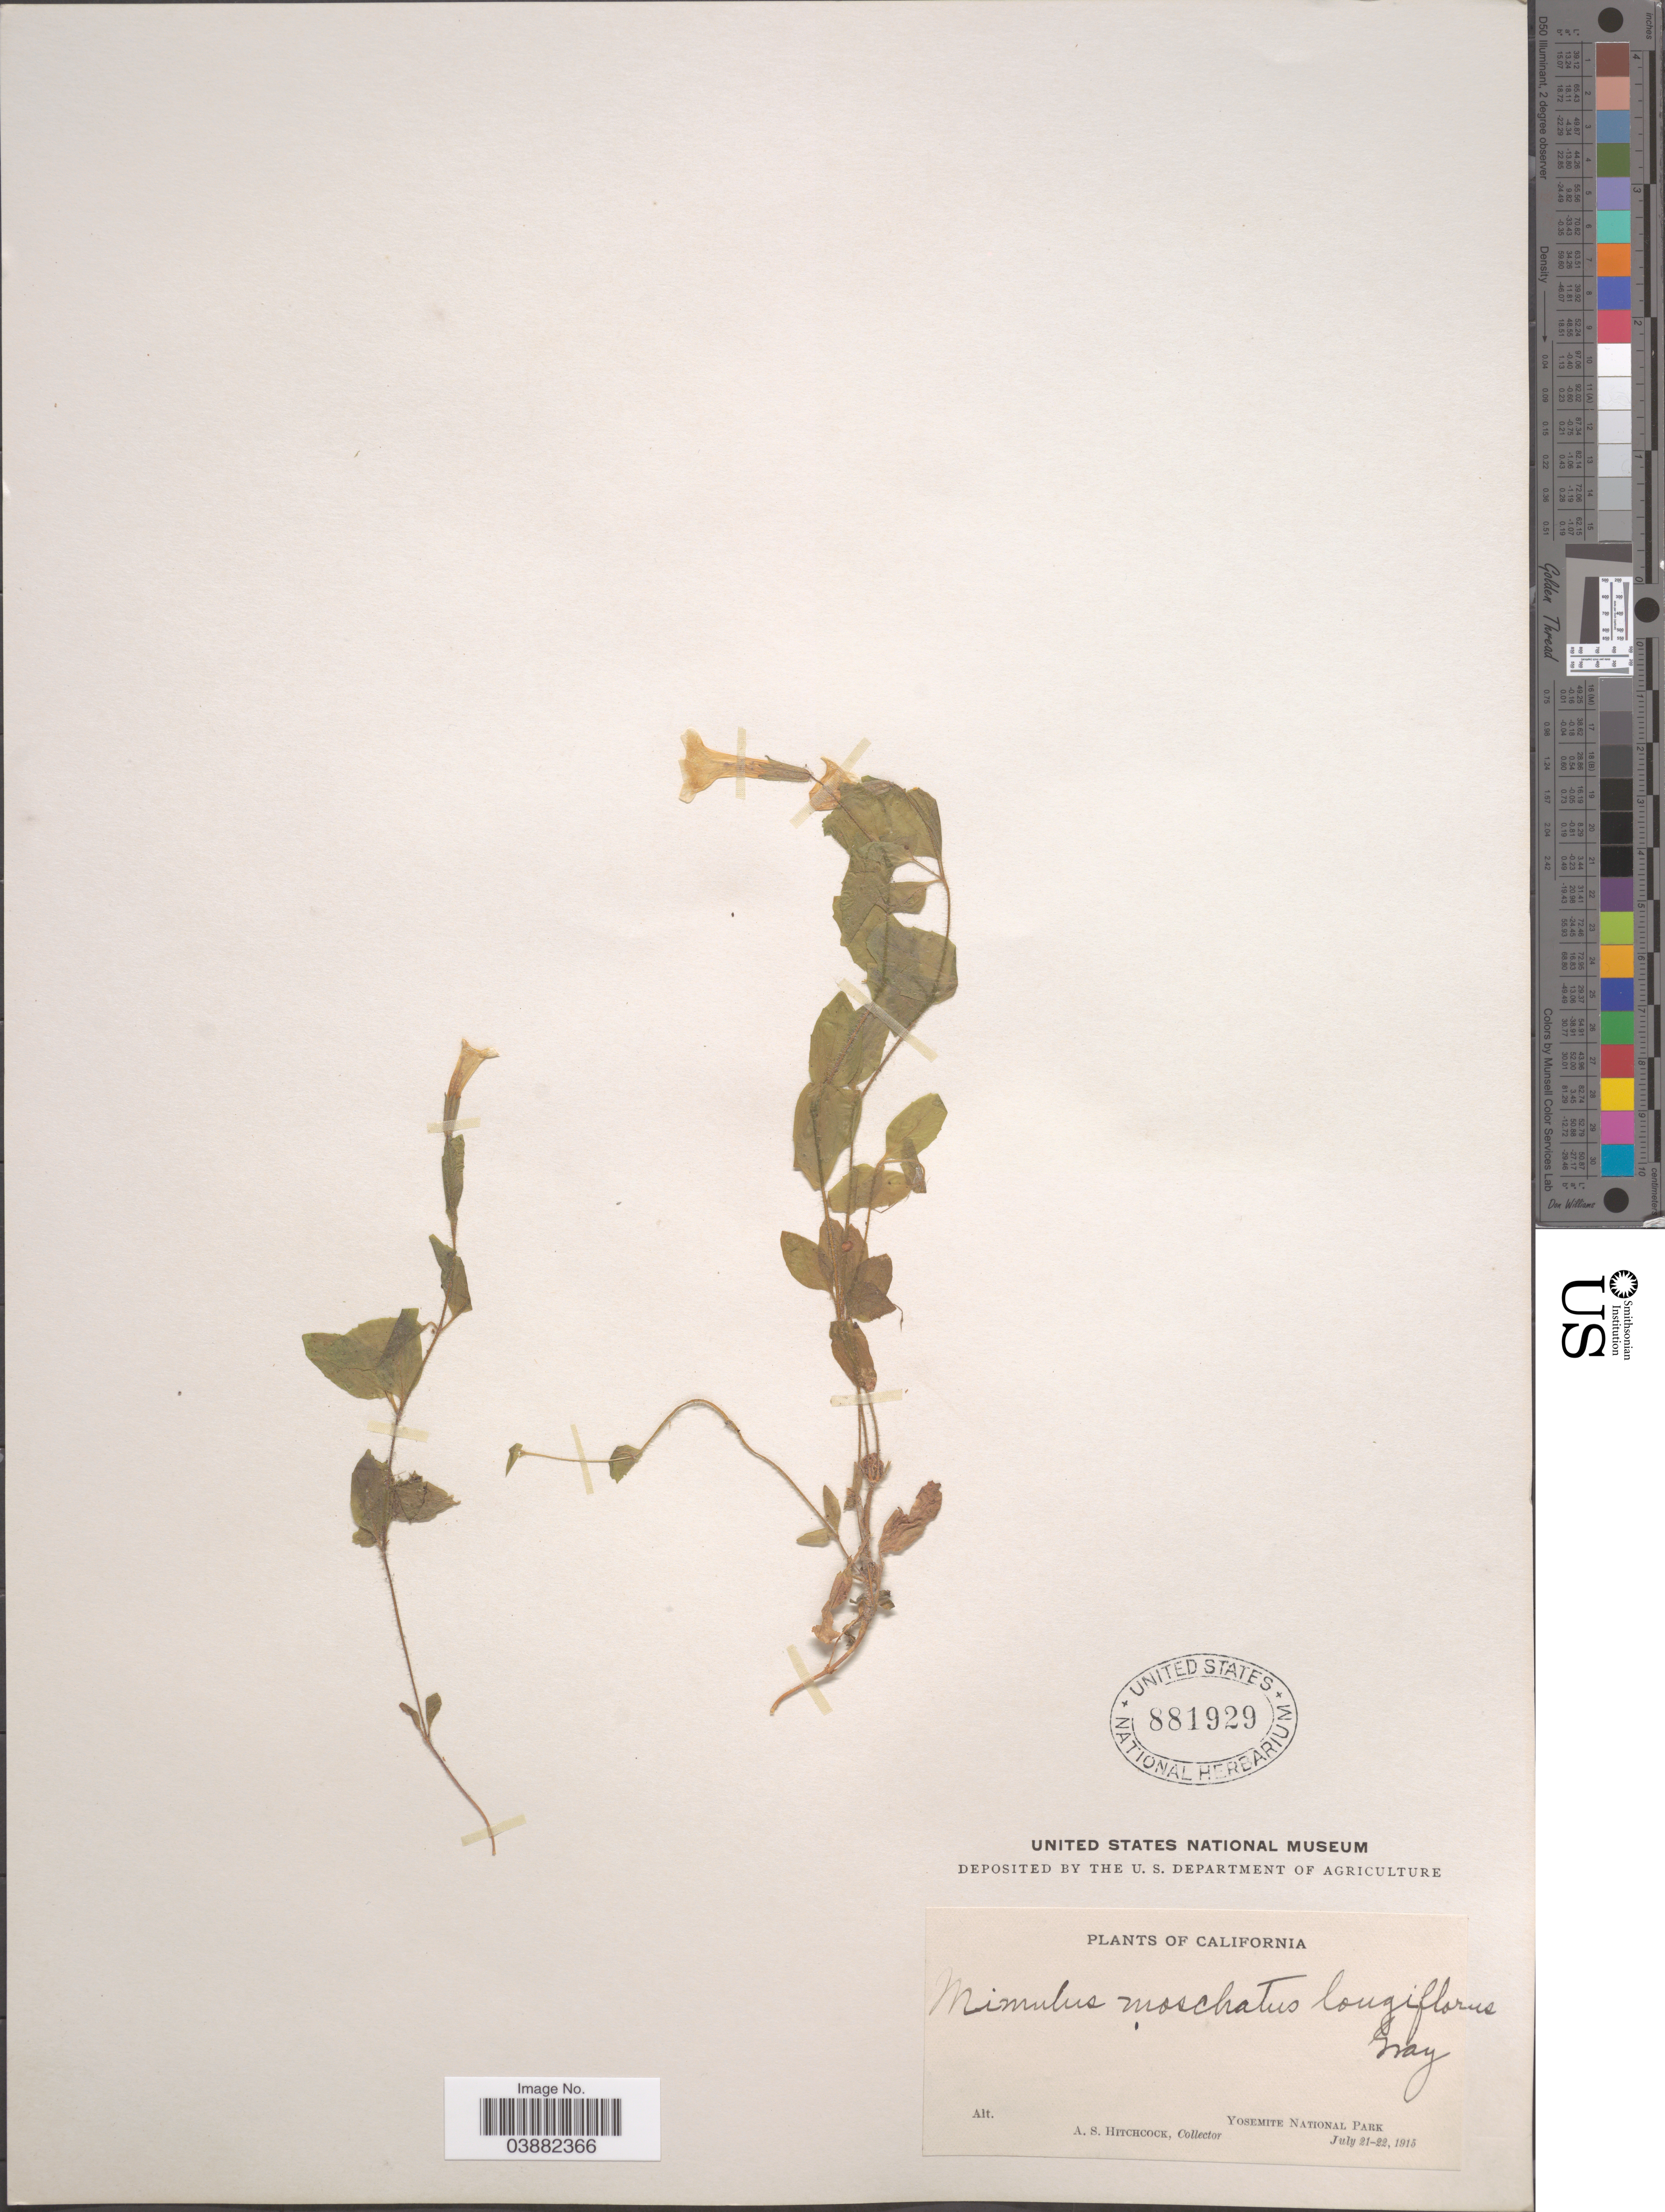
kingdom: Plantae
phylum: Tracheophyta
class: Magnoliopsida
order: Lamiales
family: Phrymaceae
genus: Mimulus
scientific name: Mimulus moschatus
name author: Douglas ex Lindl.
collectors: A. S. Hitchcock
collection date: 1915-07-21/1915-07-22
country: United States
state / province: California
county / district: Mariposa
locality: Yosemite National Park.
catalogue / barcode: US 881929